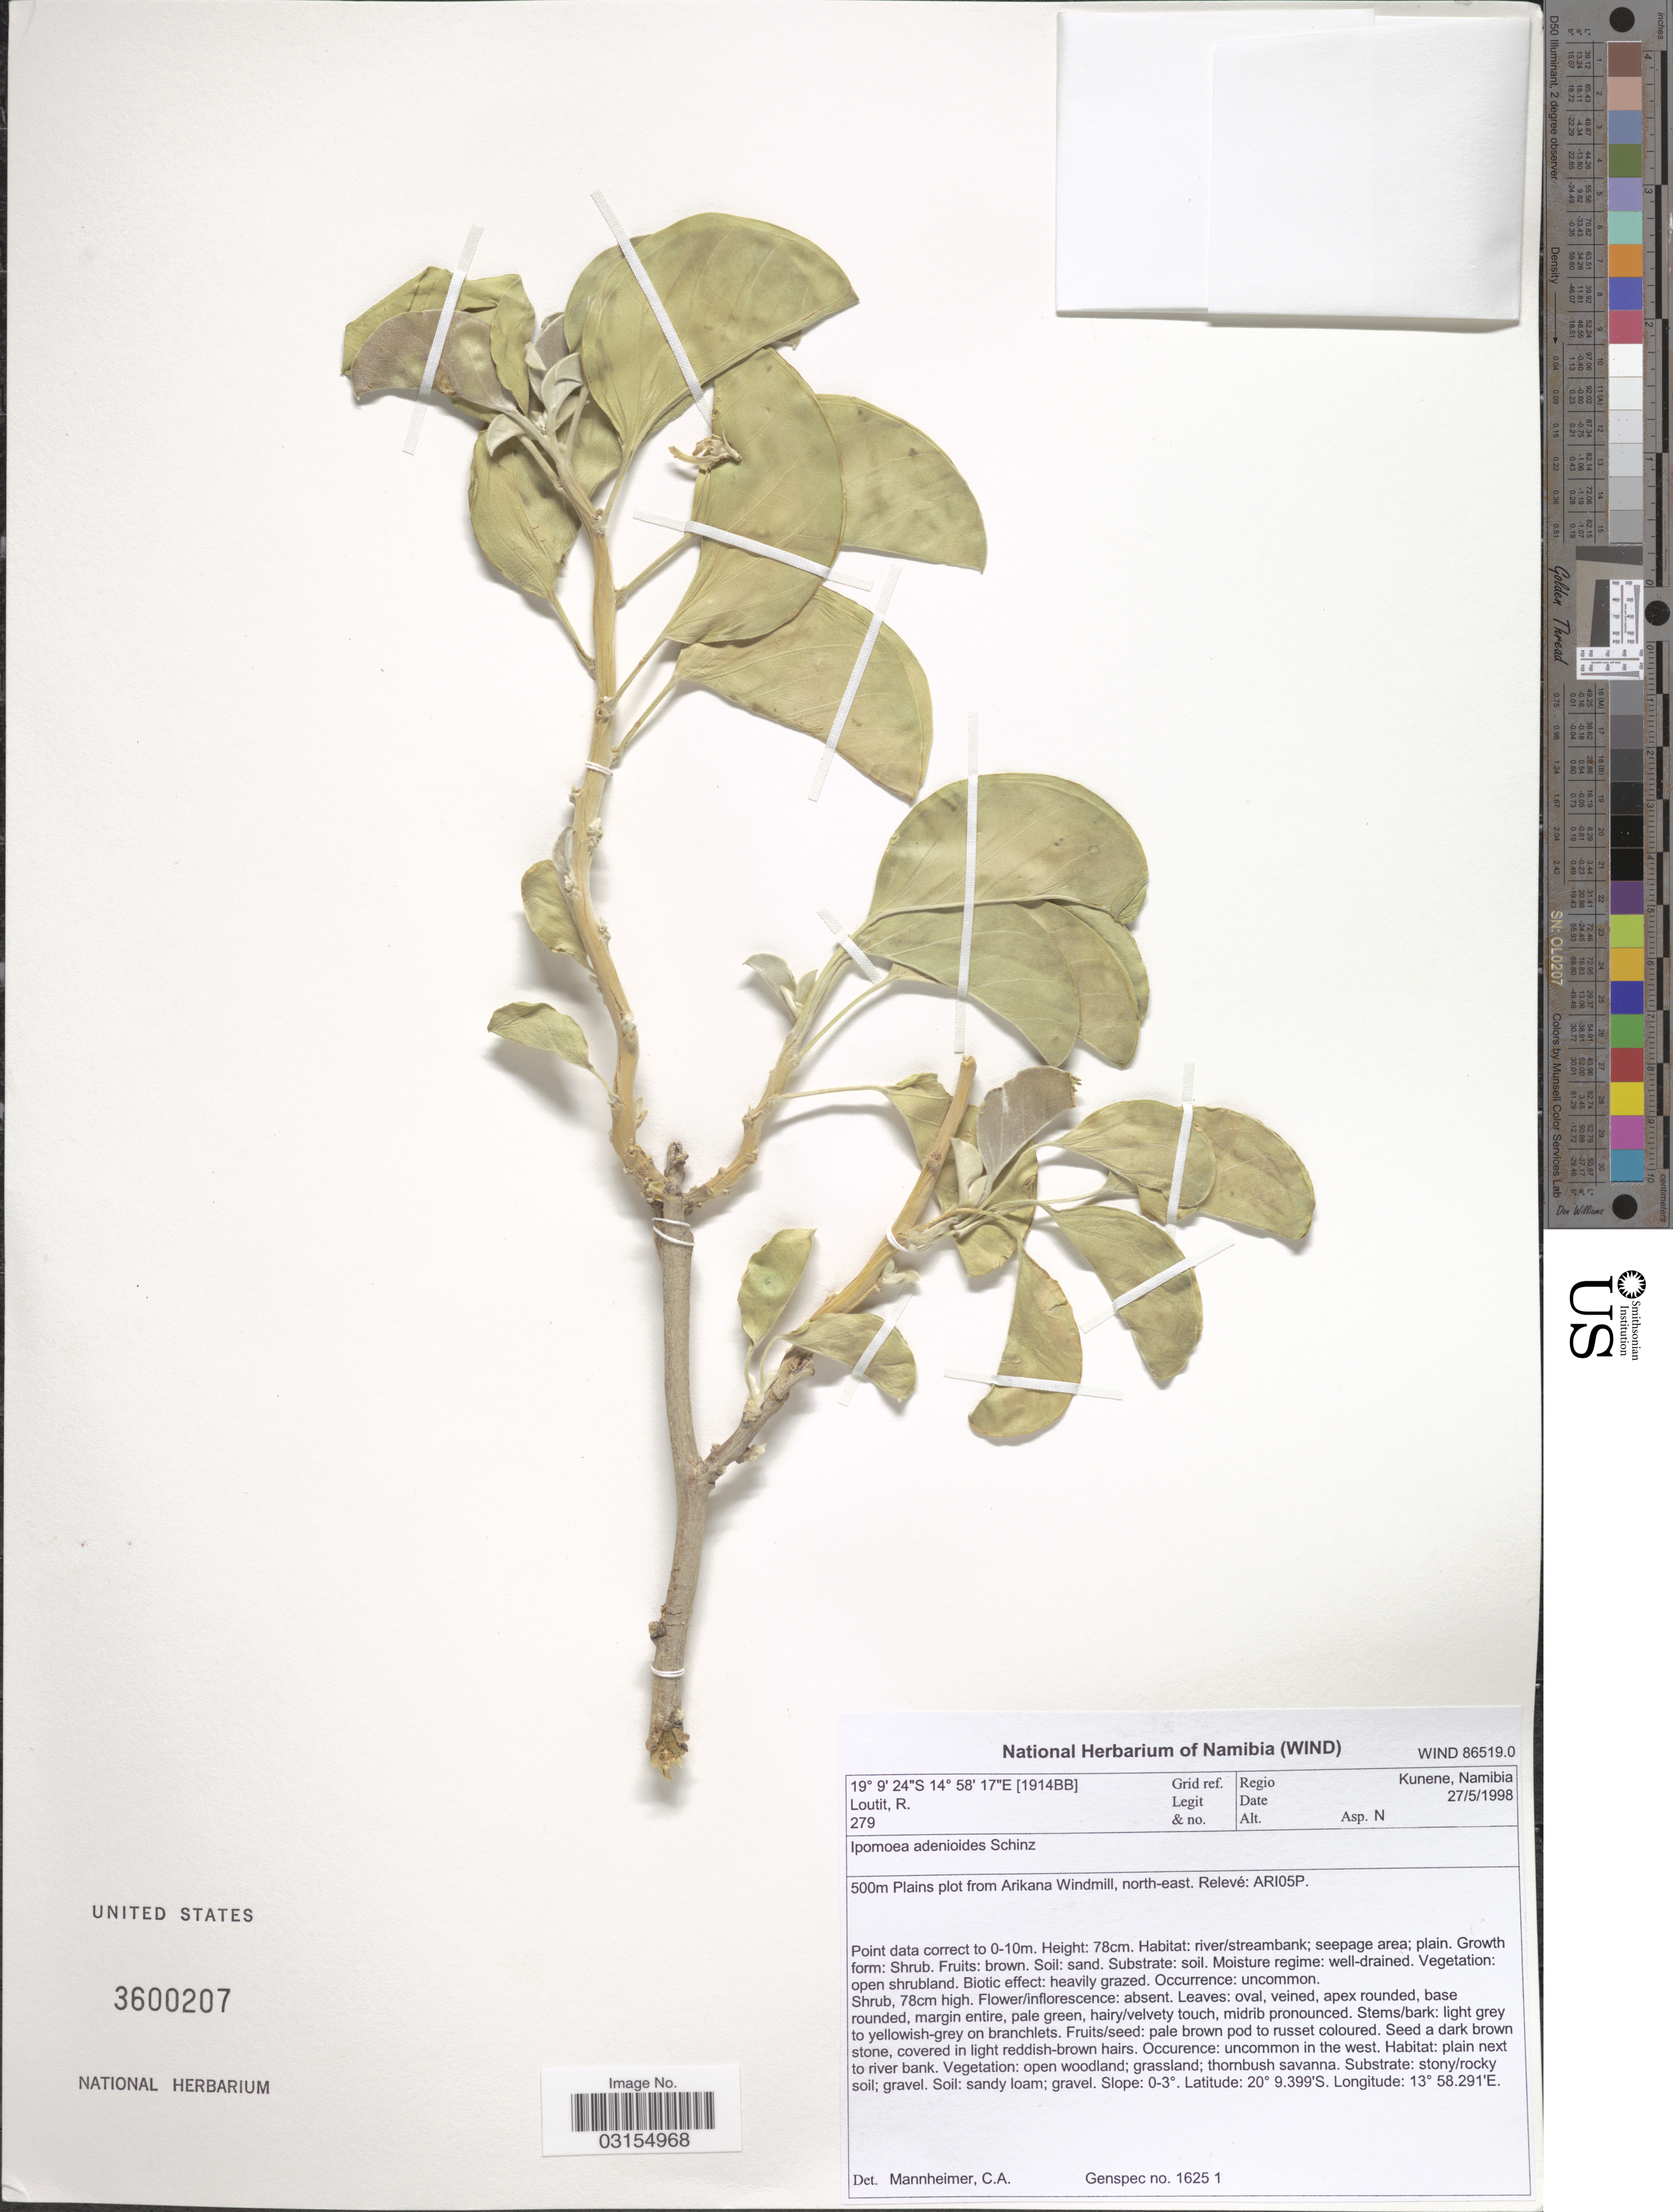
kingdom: Plantae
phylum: Tracheophyta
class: Magnoliopsida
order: Solanales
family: Convolvulaceae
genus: Ipomoea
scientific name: Ipomoea adenioides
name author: Schinz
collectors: R. Loutit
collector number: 279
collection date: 1998-05-27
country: Namibia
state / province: Kunene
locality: [1914BB] Grid ref. Regio Kunene. 500m Plains plot from Arikana Windmill, north-east. Relevé:ARI05P.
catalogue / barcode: US 3600207